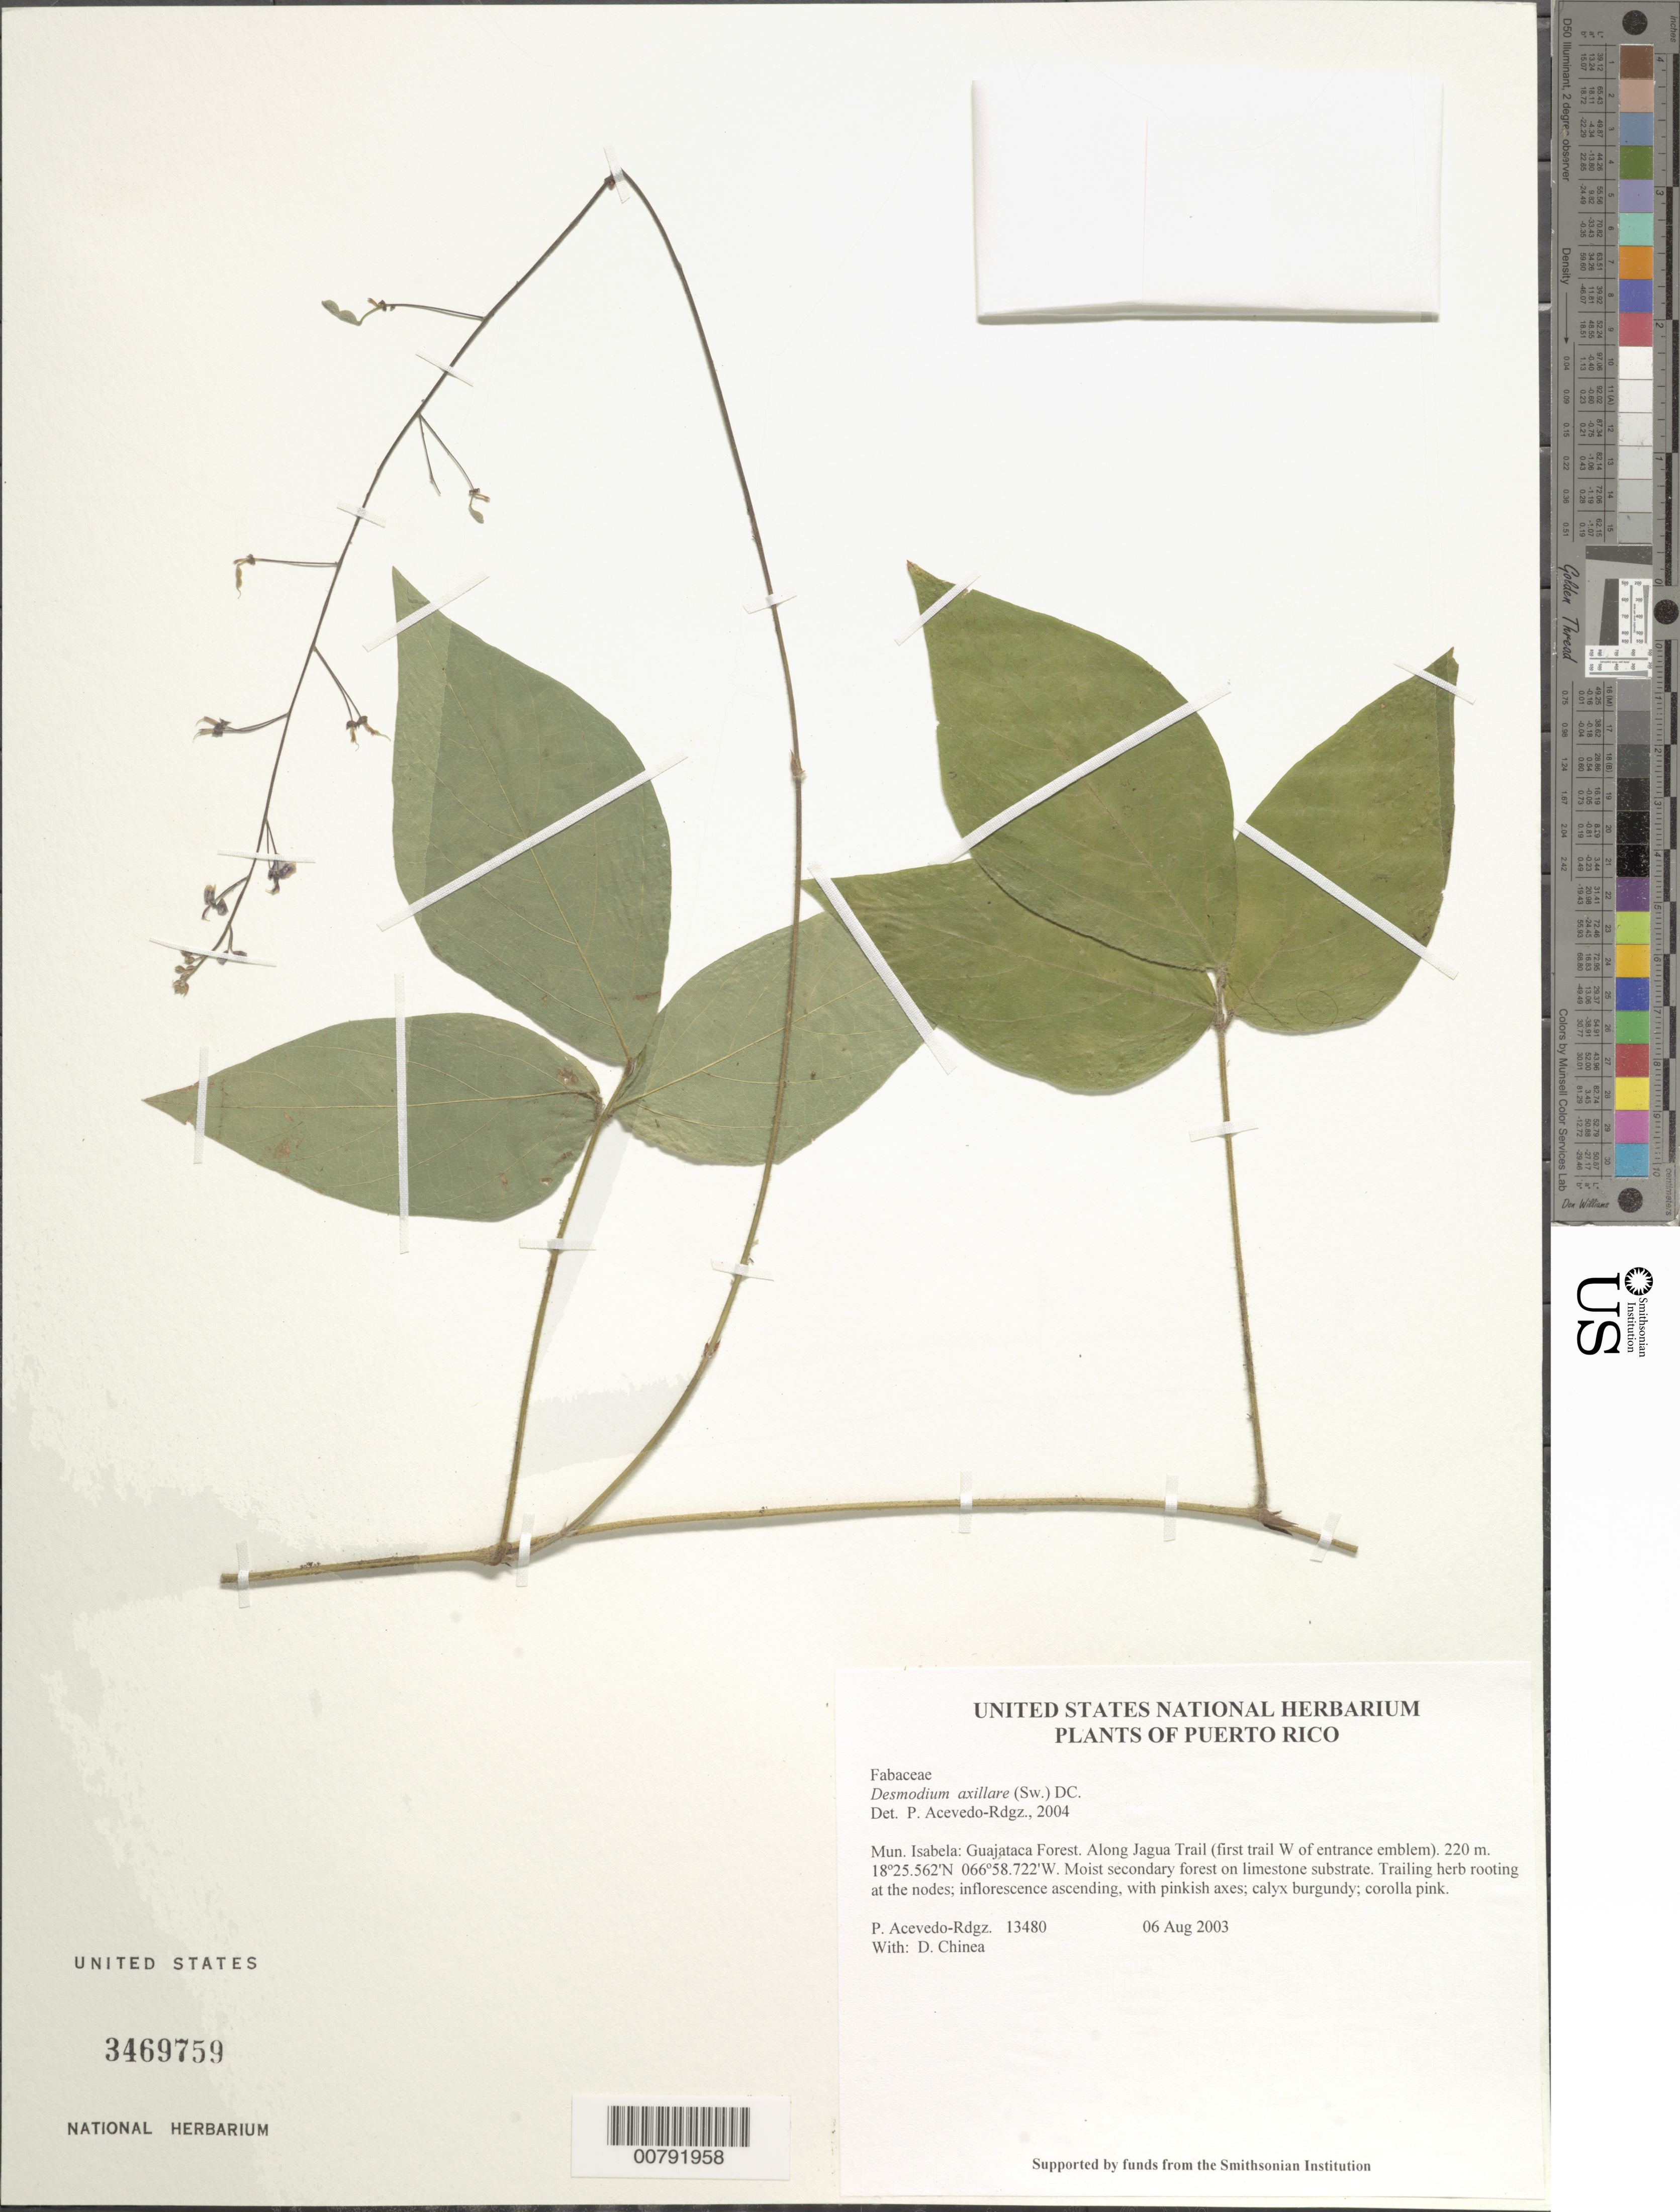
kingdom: Plantae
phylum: Tracheophyta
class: Magnoliopsida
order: Fabales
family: Fabaceae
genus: Desmodium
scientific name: Desmodium axillare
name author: (Sw.) DC.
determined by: Acevedo-Rodríguez, P., (BOT), Smithsonian Institution - National Museum of Natural History (UNITED STATES)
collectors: P. Acevedo-Rodr. & D. Chinea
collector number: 13480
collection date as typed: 06 Aug 2003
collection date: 2003-08-06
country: Puerto Rico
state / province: Isabela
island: Puerto Rico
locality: Mun. Isabela: Guajataca Forest. Along Jagua Trail (first trail W of entrance emblem).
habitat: Moist secondary forest on limestone substrate.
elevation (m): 220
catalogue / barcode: US 3469759